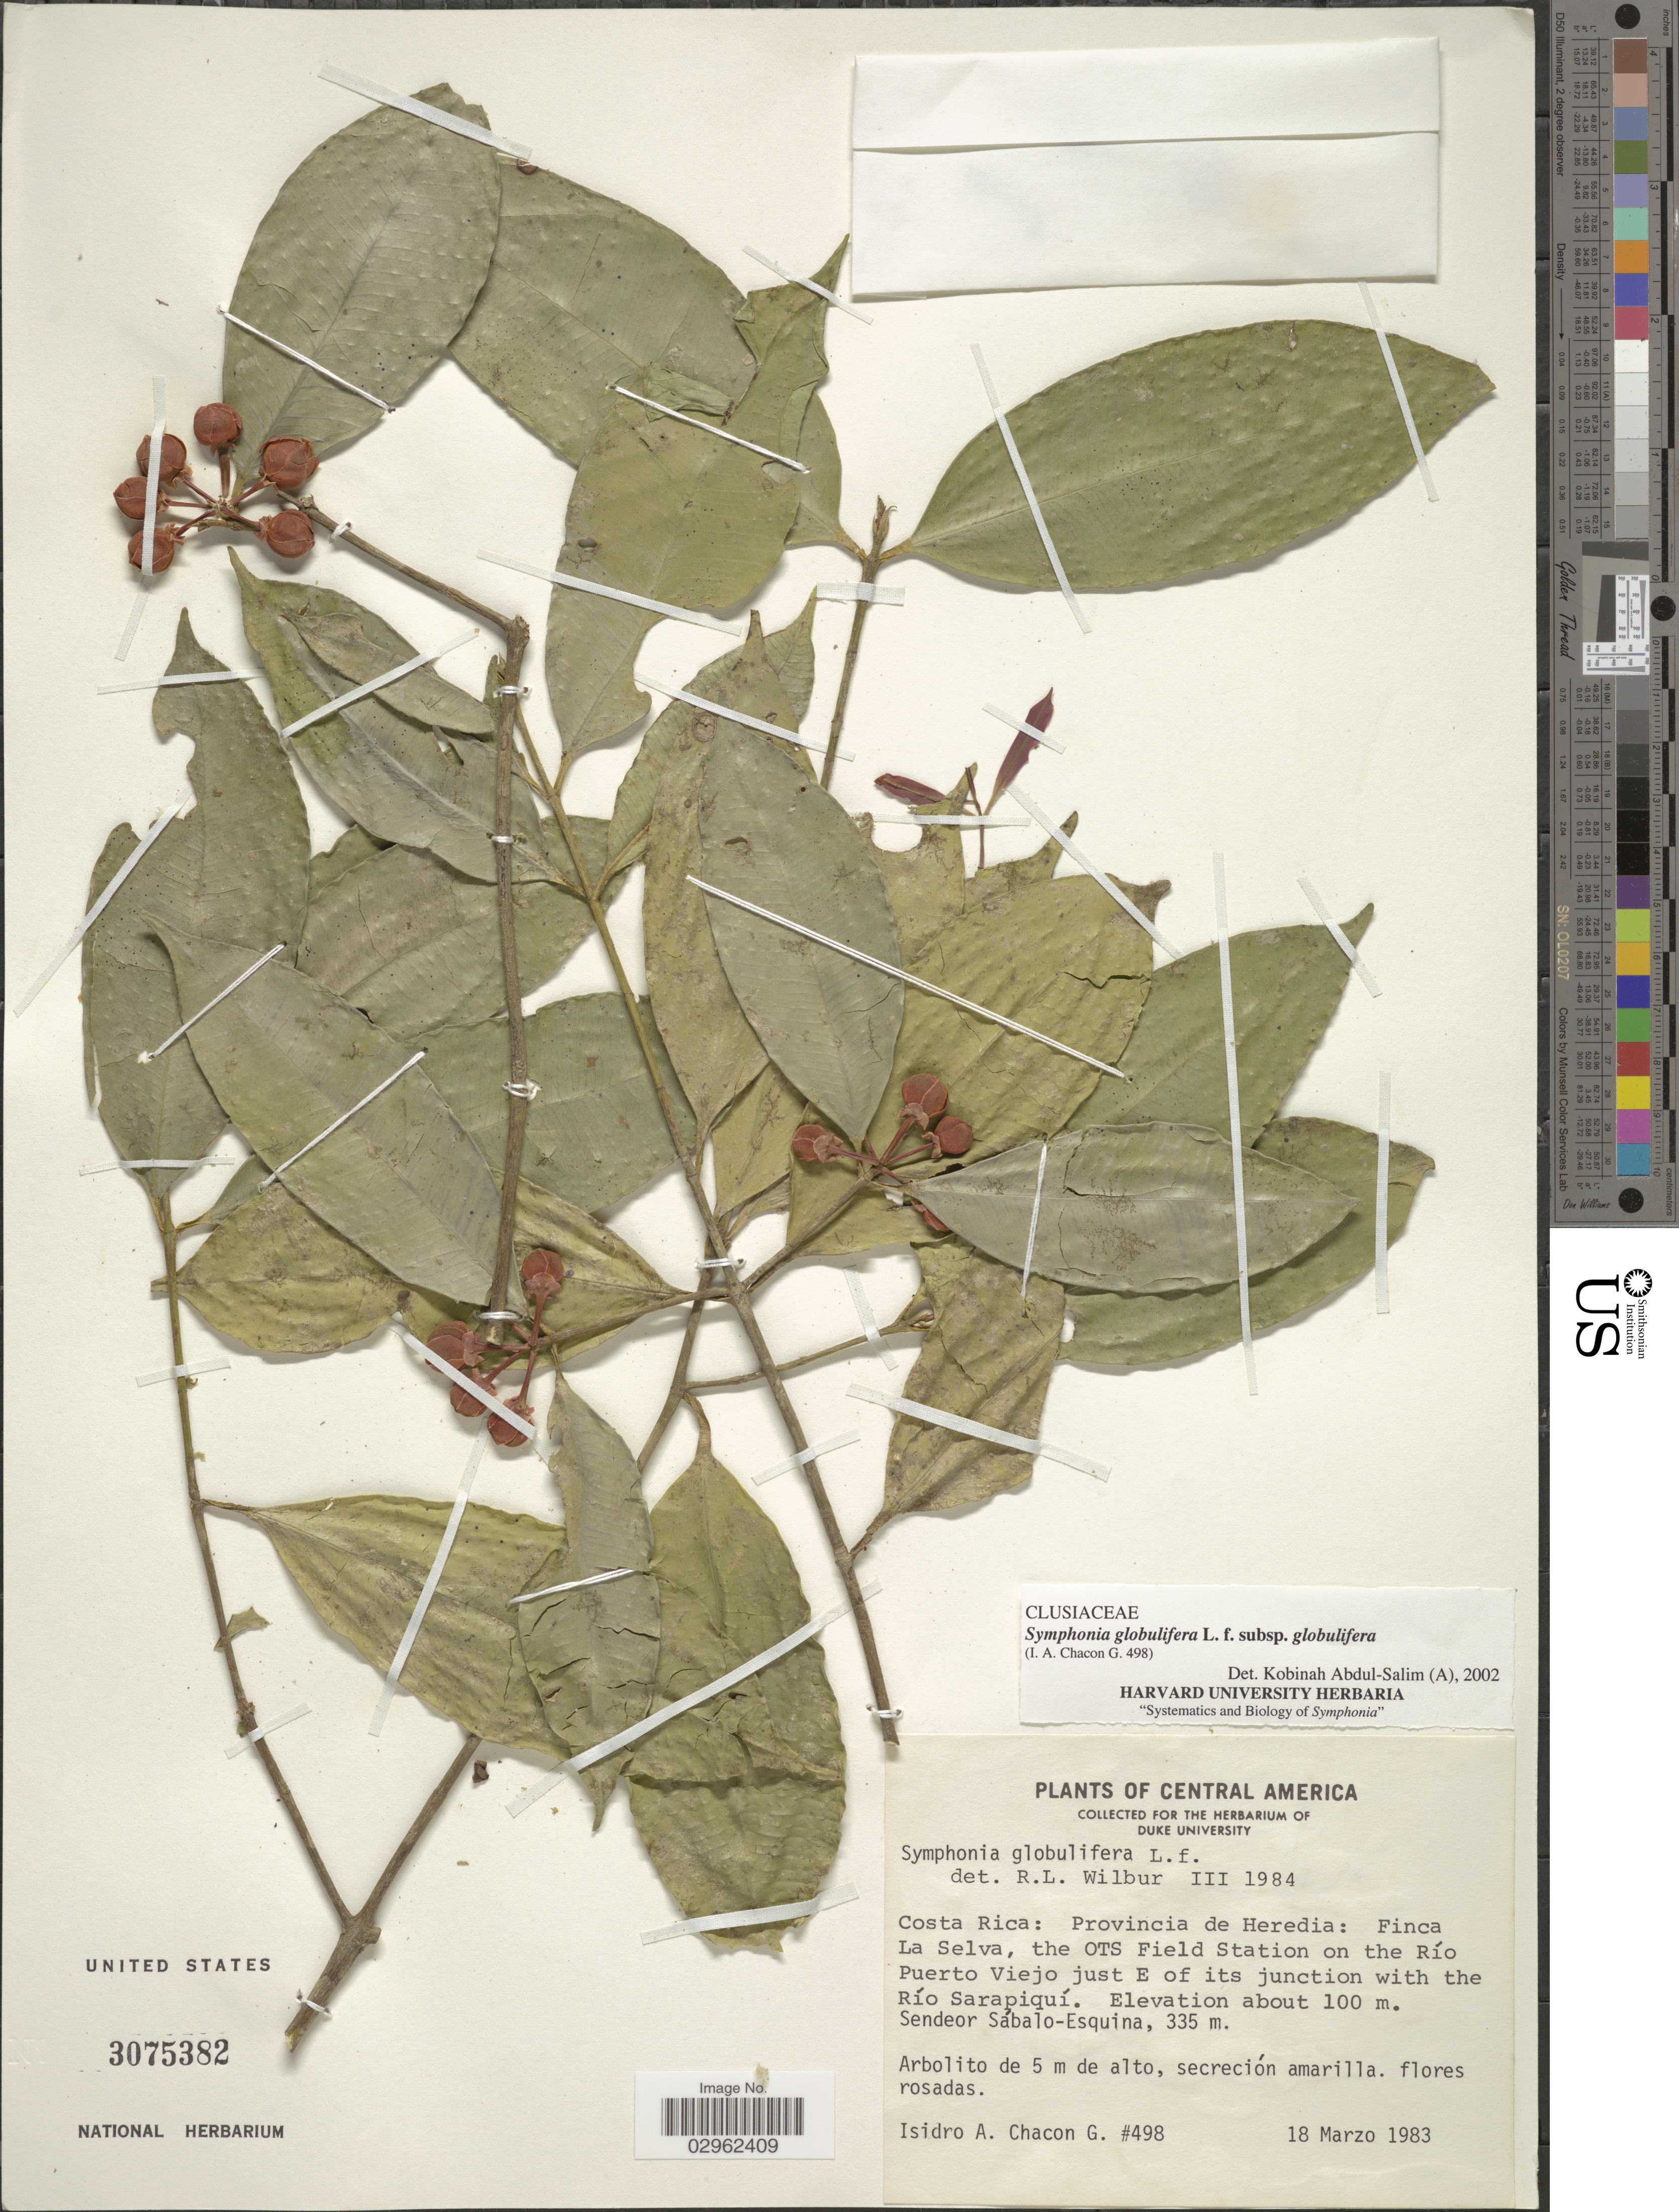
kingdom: Plantae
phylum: Tracheophyta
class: Magnoliopsida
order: Malpighiales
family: Clusiaceae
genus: Symphonia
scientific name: Symphonia globulifera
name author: L. f.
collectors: I. Chacón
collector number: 498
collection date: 1983-03-18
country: Costa Rica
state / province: Heredia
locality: Provincia de Heredia: Finca La Selva, the OTS Field Station on the Río Puerto Viejo just E of its junction with the Río Sarapiquí. Sendeor Sábalo-Esquina.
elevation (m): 100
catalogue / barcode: US 3075382